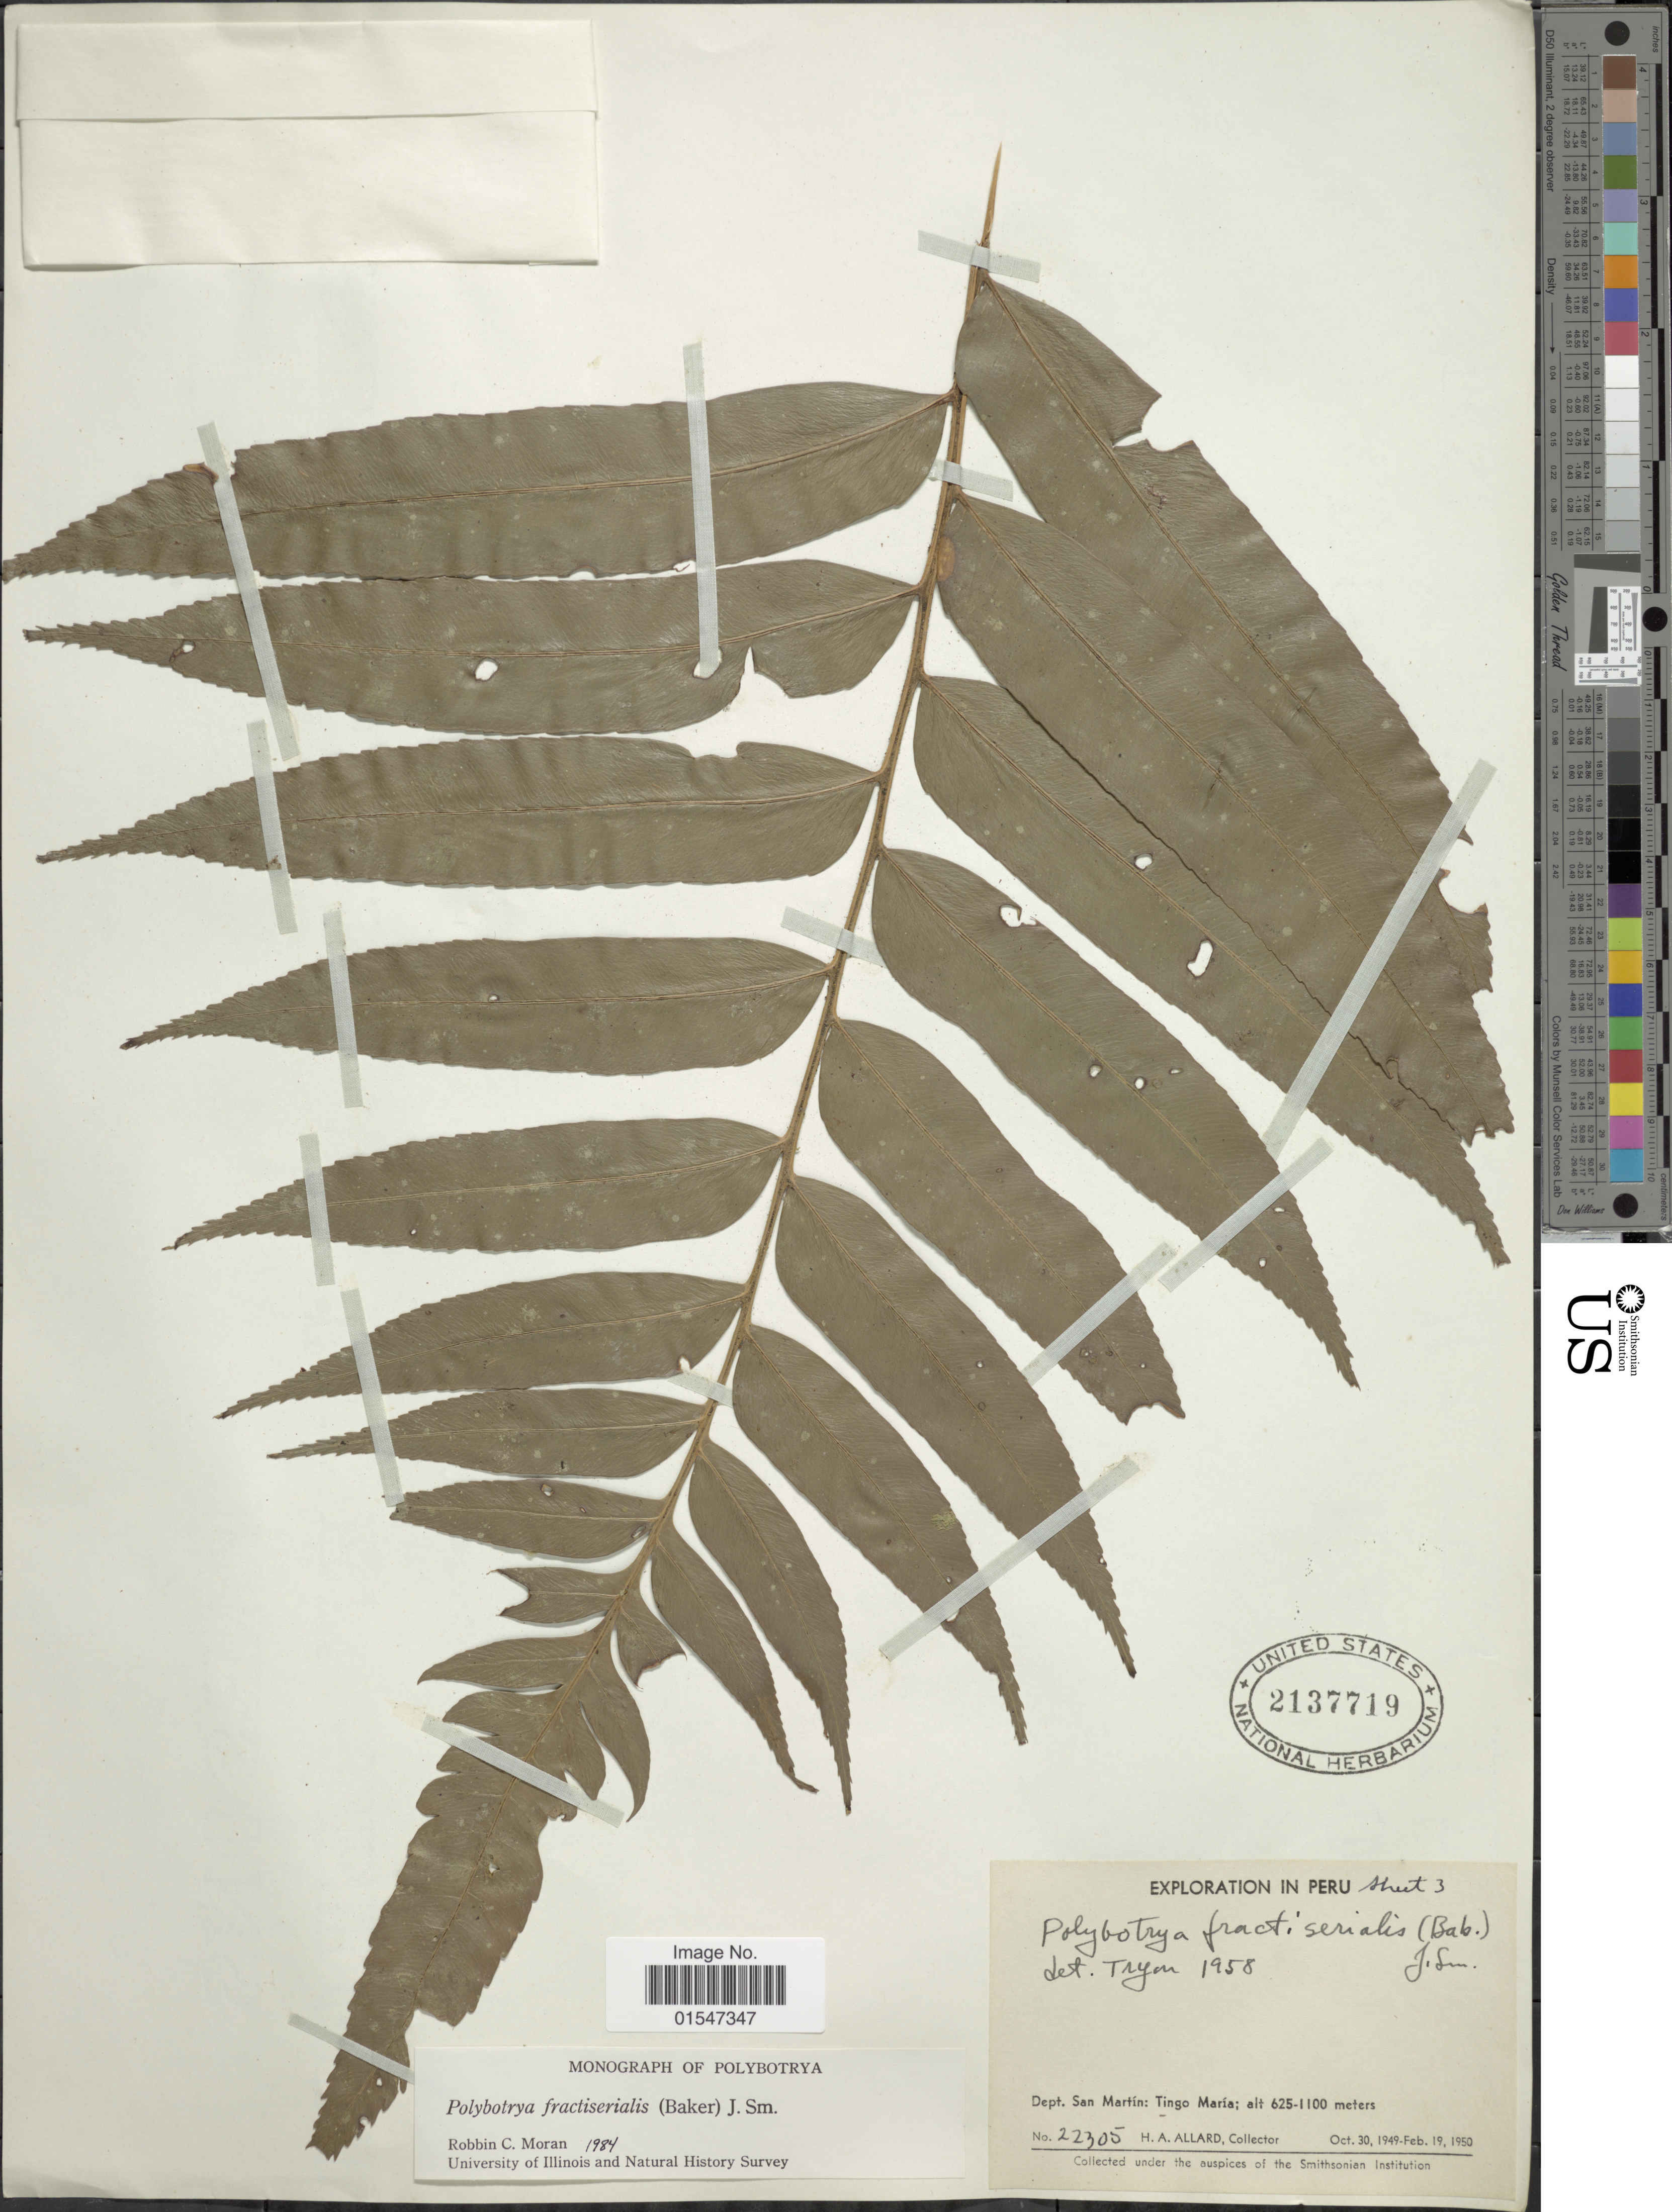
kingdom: Plantae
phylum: Tracheophyta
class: Polypodiopsida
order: Polypodiales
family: Dryopteridaceae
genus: Polybotrya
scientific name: Polybotrya fractiserialis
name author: (Baker) J. Sm.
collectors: H. A. Allard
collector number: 22305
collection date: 1949-10-30/1950-02-19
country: Peru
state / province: San Martín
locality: Tingo María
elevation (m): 625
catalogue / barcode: US 2137719